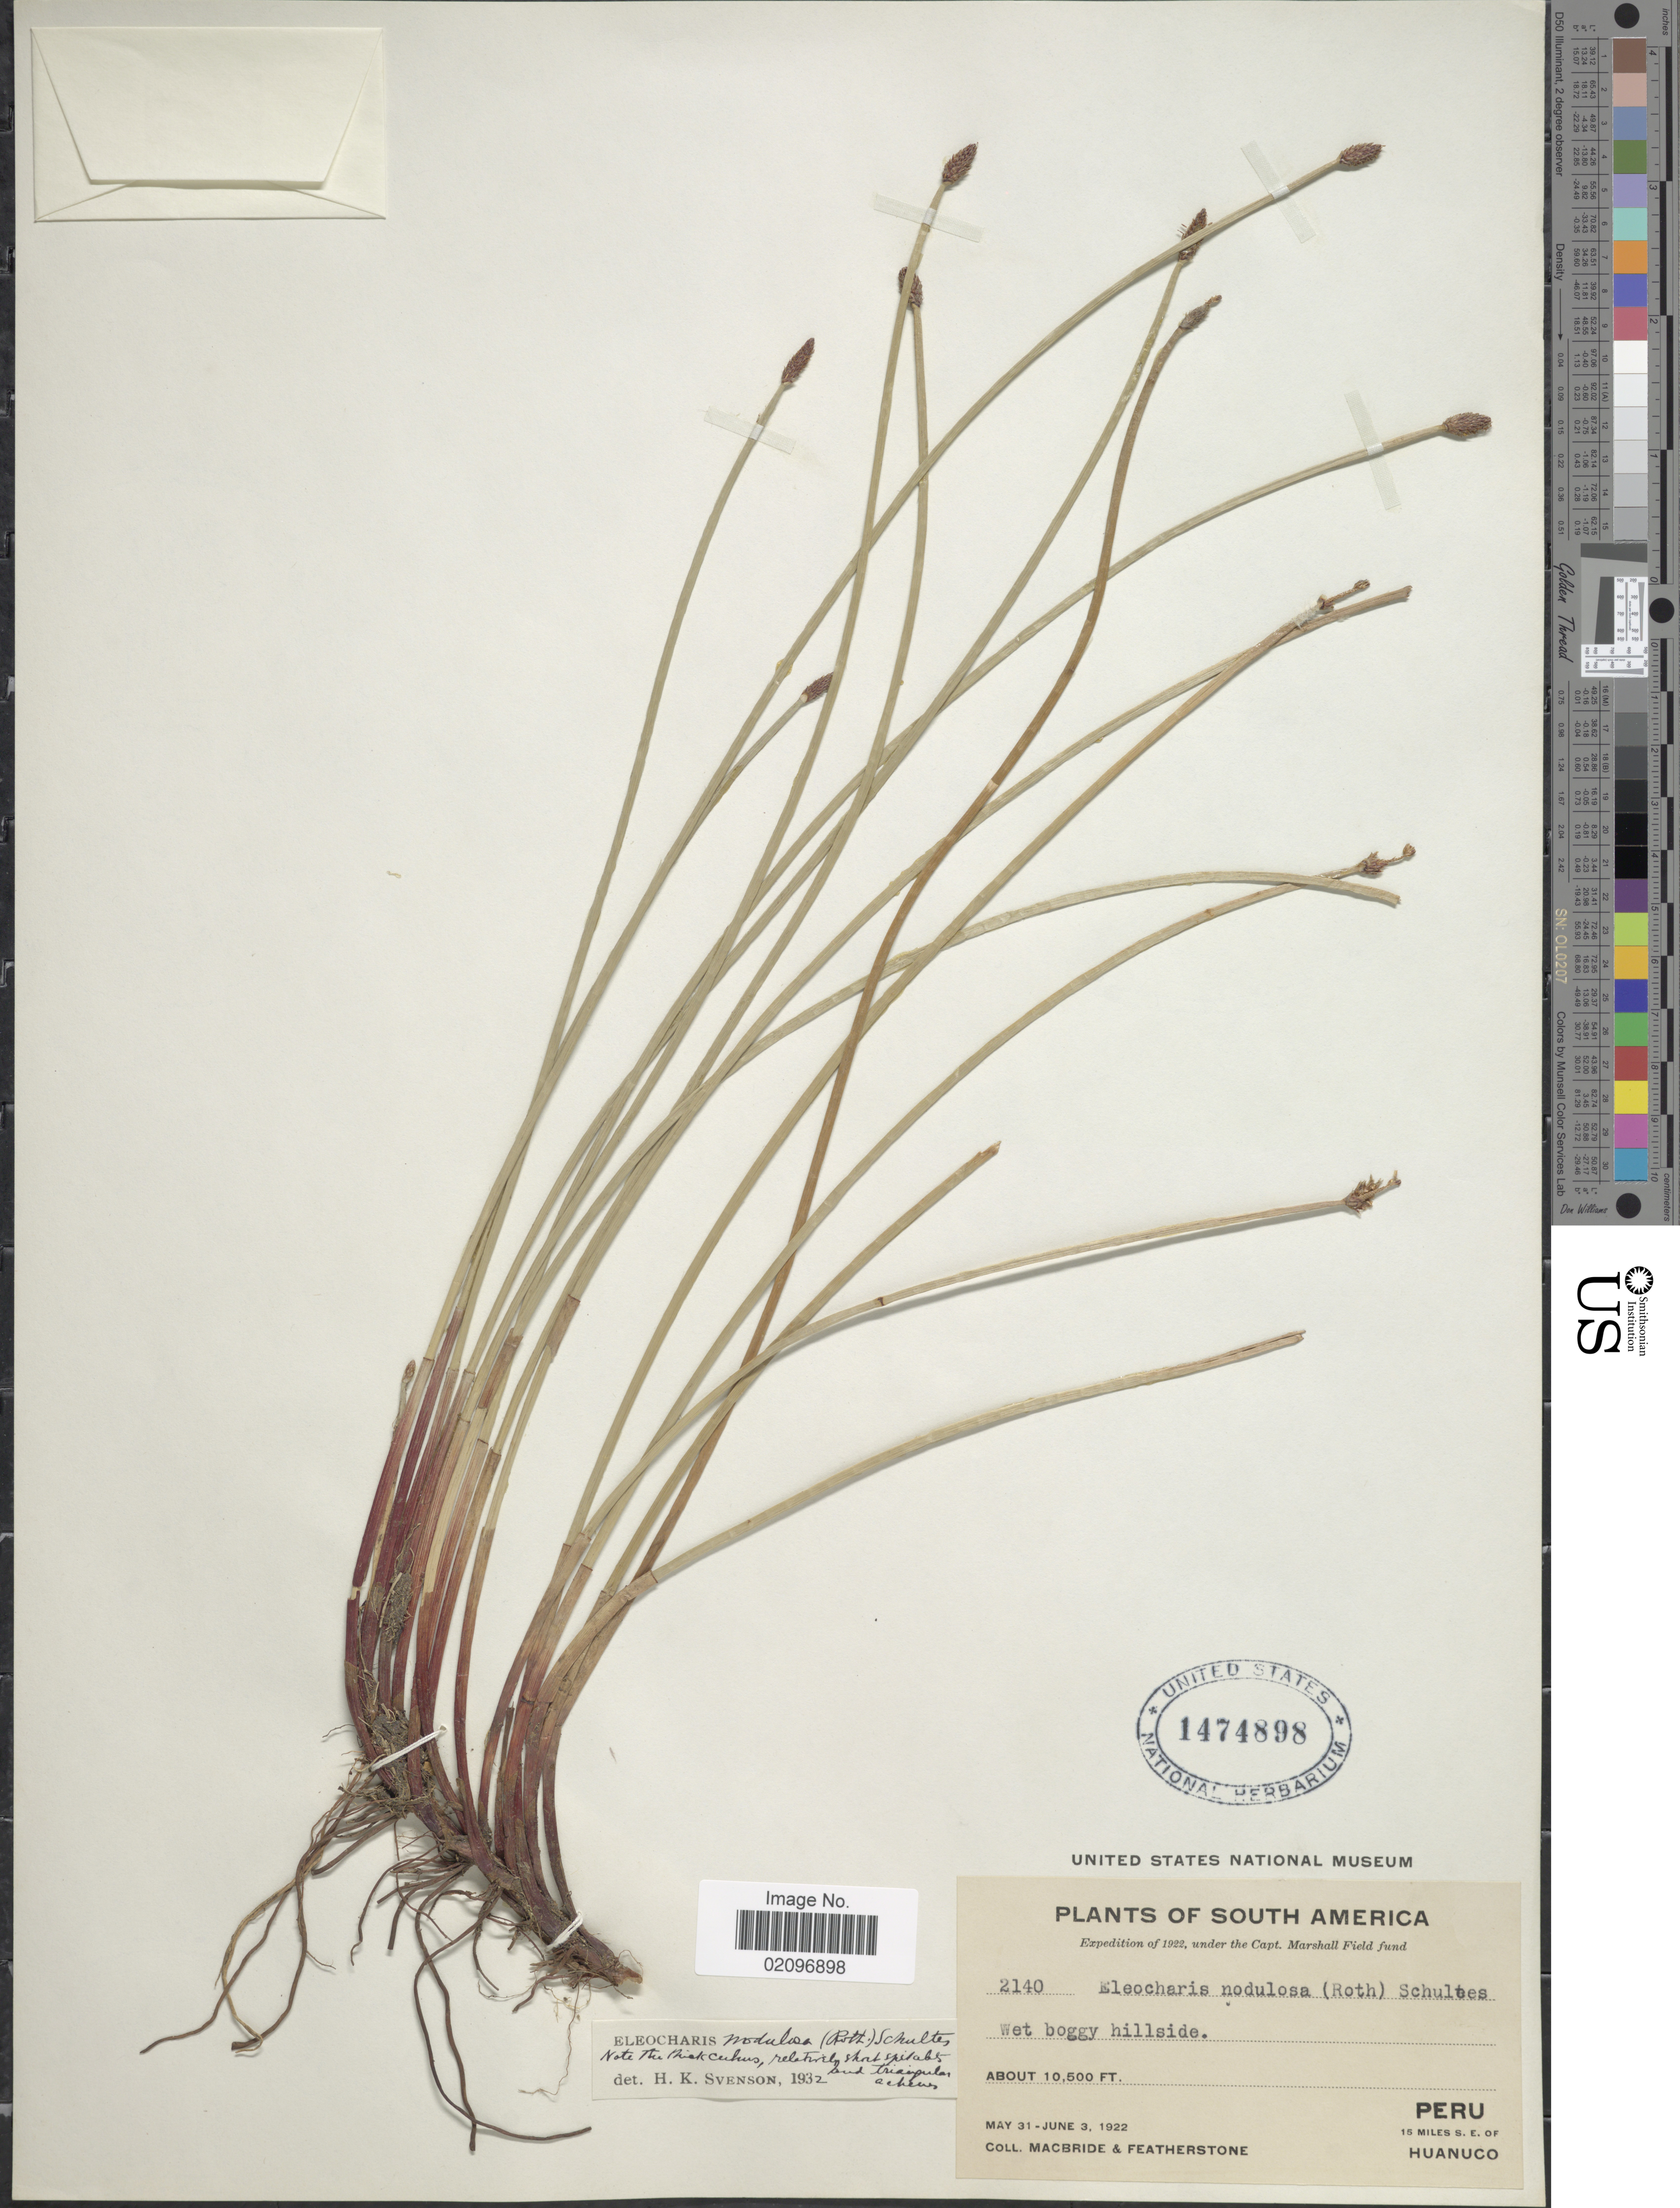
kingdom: Plantae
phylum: Tracheophyta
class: Liliopsida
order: Poales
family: Cyperaceae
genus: Eleocharis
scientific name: Eleocharis montana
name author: (Kunth) Roem. & Schult.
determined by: Strong, Mark T., (BOT), Smithsonian Institution - National Museum of Natural History (UNITED STATES)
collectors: Macbride, -- & -. Featherstone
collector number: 2140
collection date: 1922-05-31/1922-06-03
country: Peru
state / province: Huánuco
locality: South America. Wet boggy hillside. Peru, 15 miles S.E. of Huanuco.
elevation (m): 3200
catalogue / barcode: US 1474898